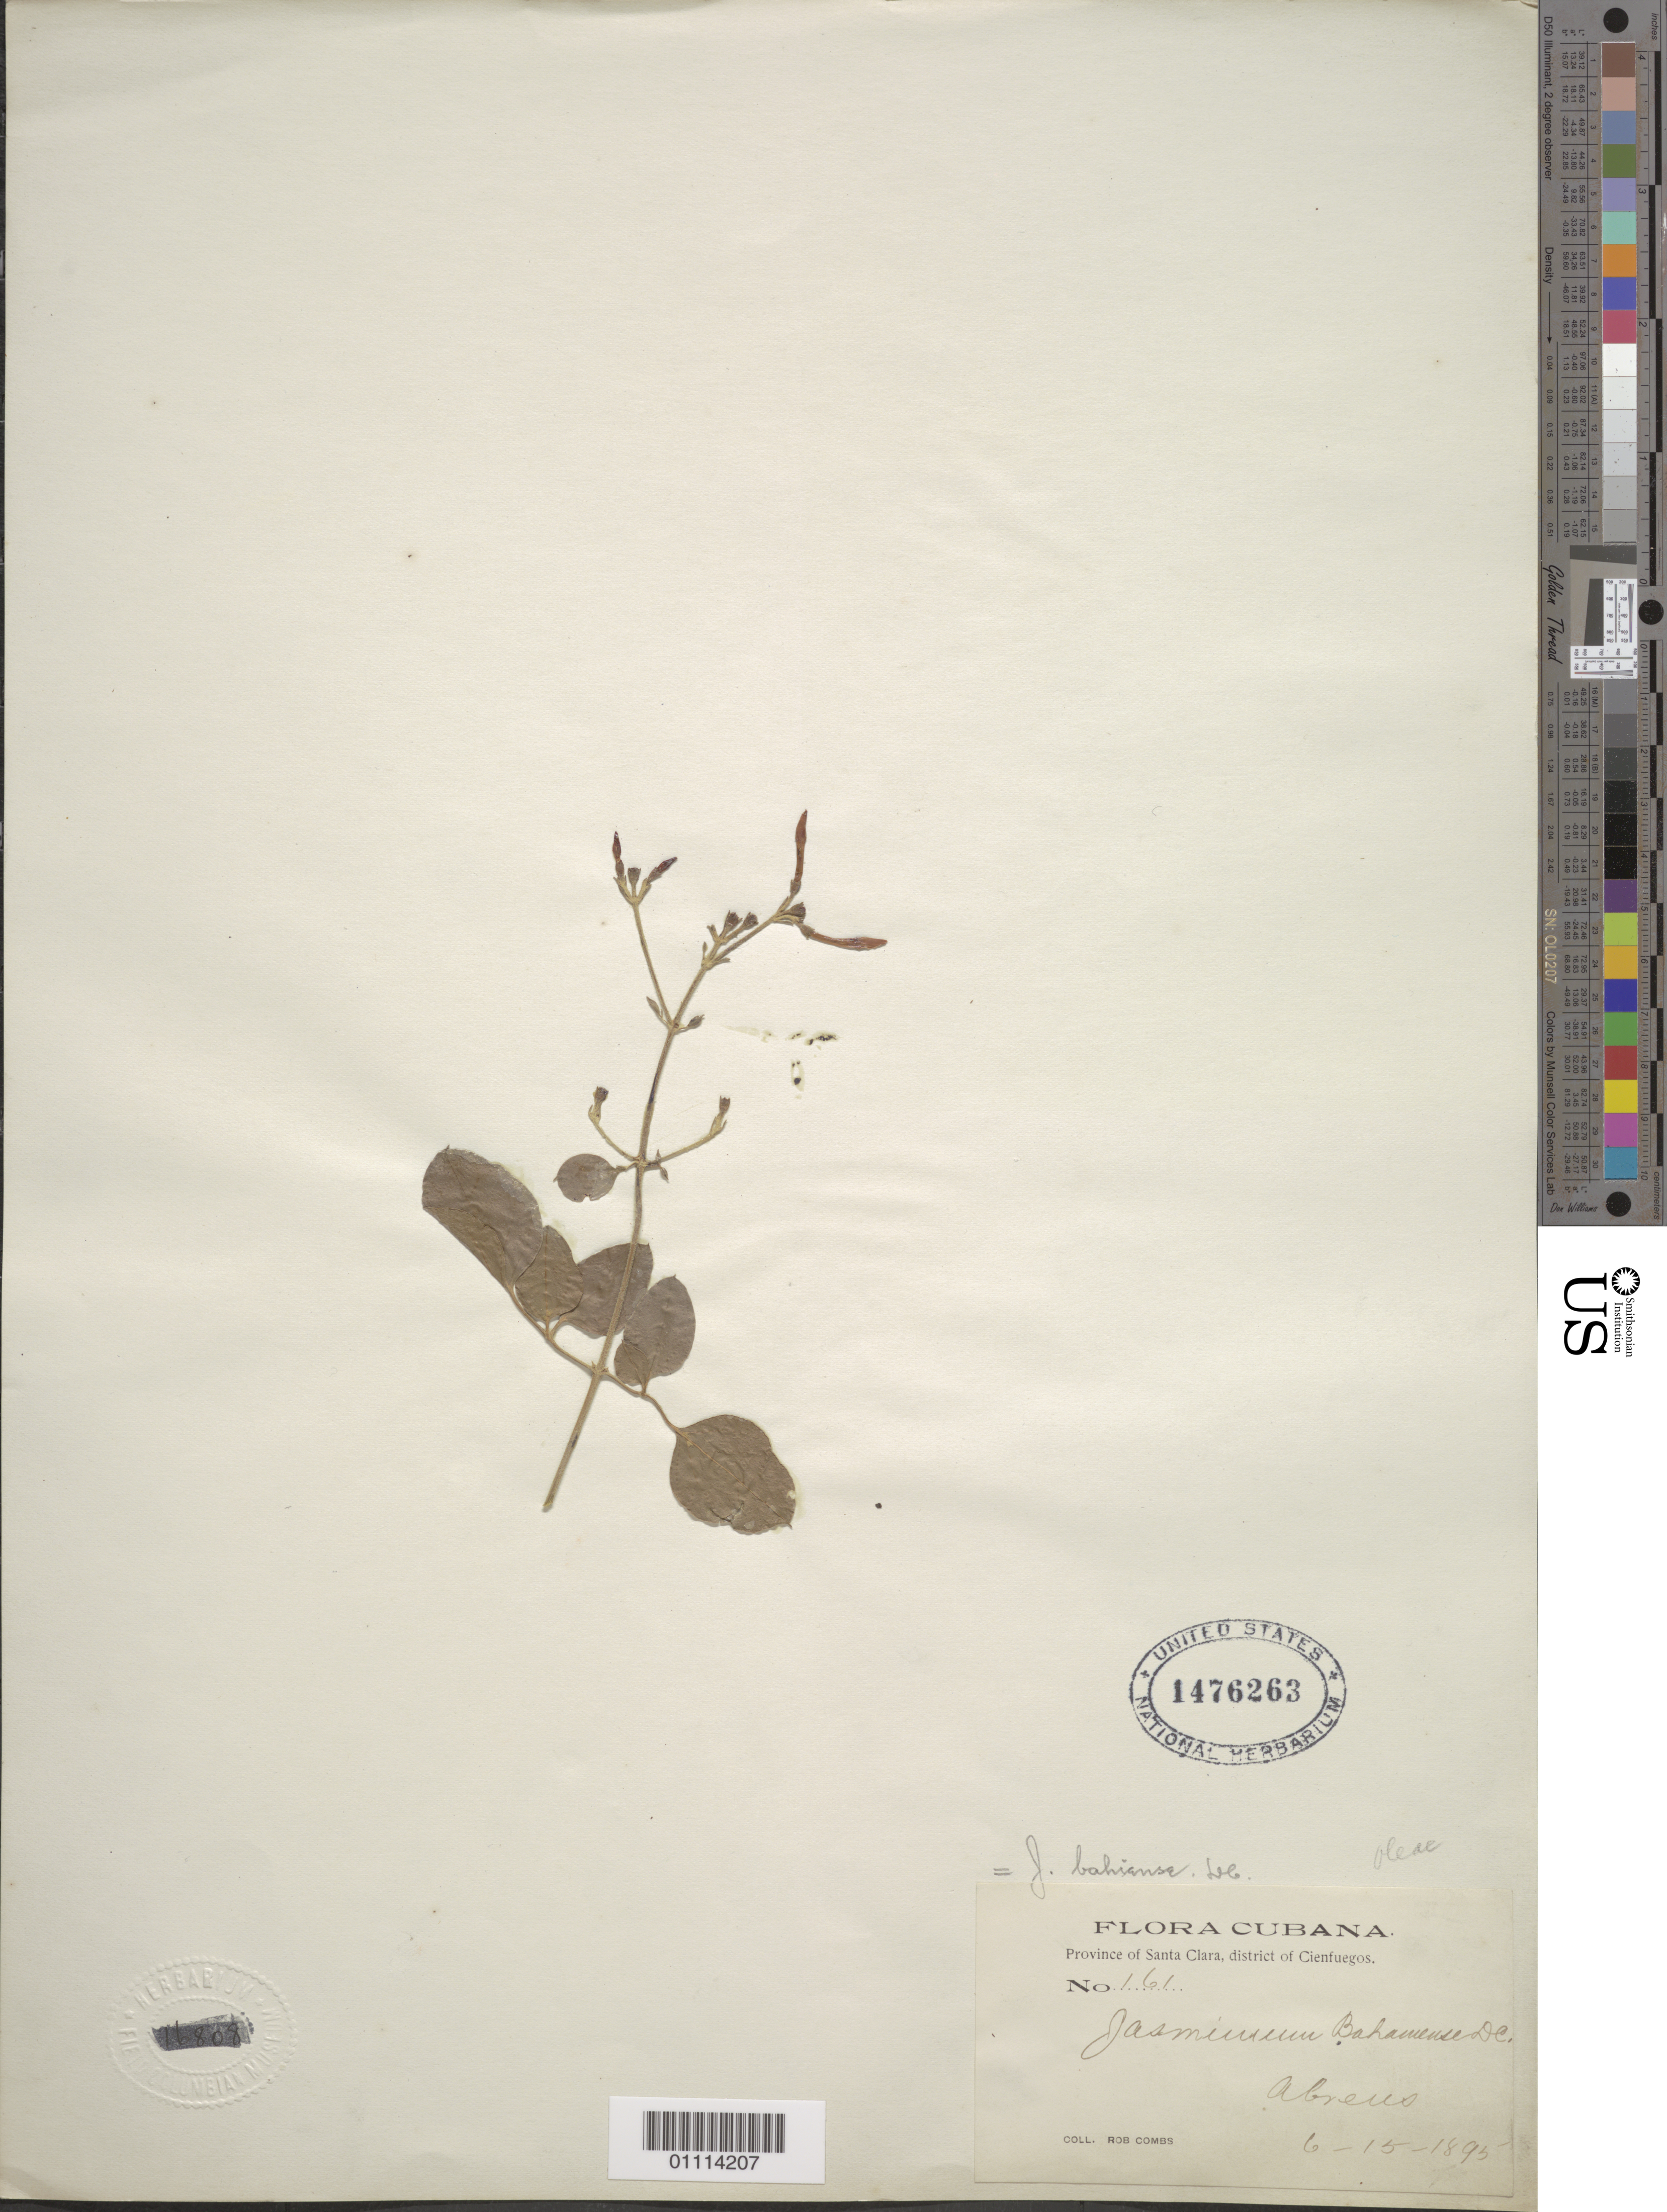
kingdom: Plantae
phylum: Tracheophyta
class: Magnoliopsida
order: Lamiales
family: Oleaceae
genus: Jasminum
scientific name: Jasminum bahiense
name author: DC.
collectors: R. Combs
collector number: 161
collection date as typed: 15 Jun 1895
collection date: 1895-06-15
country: Cuba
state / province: Cienfuegos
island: Cuba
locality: Abreus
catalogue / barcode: US 1476263